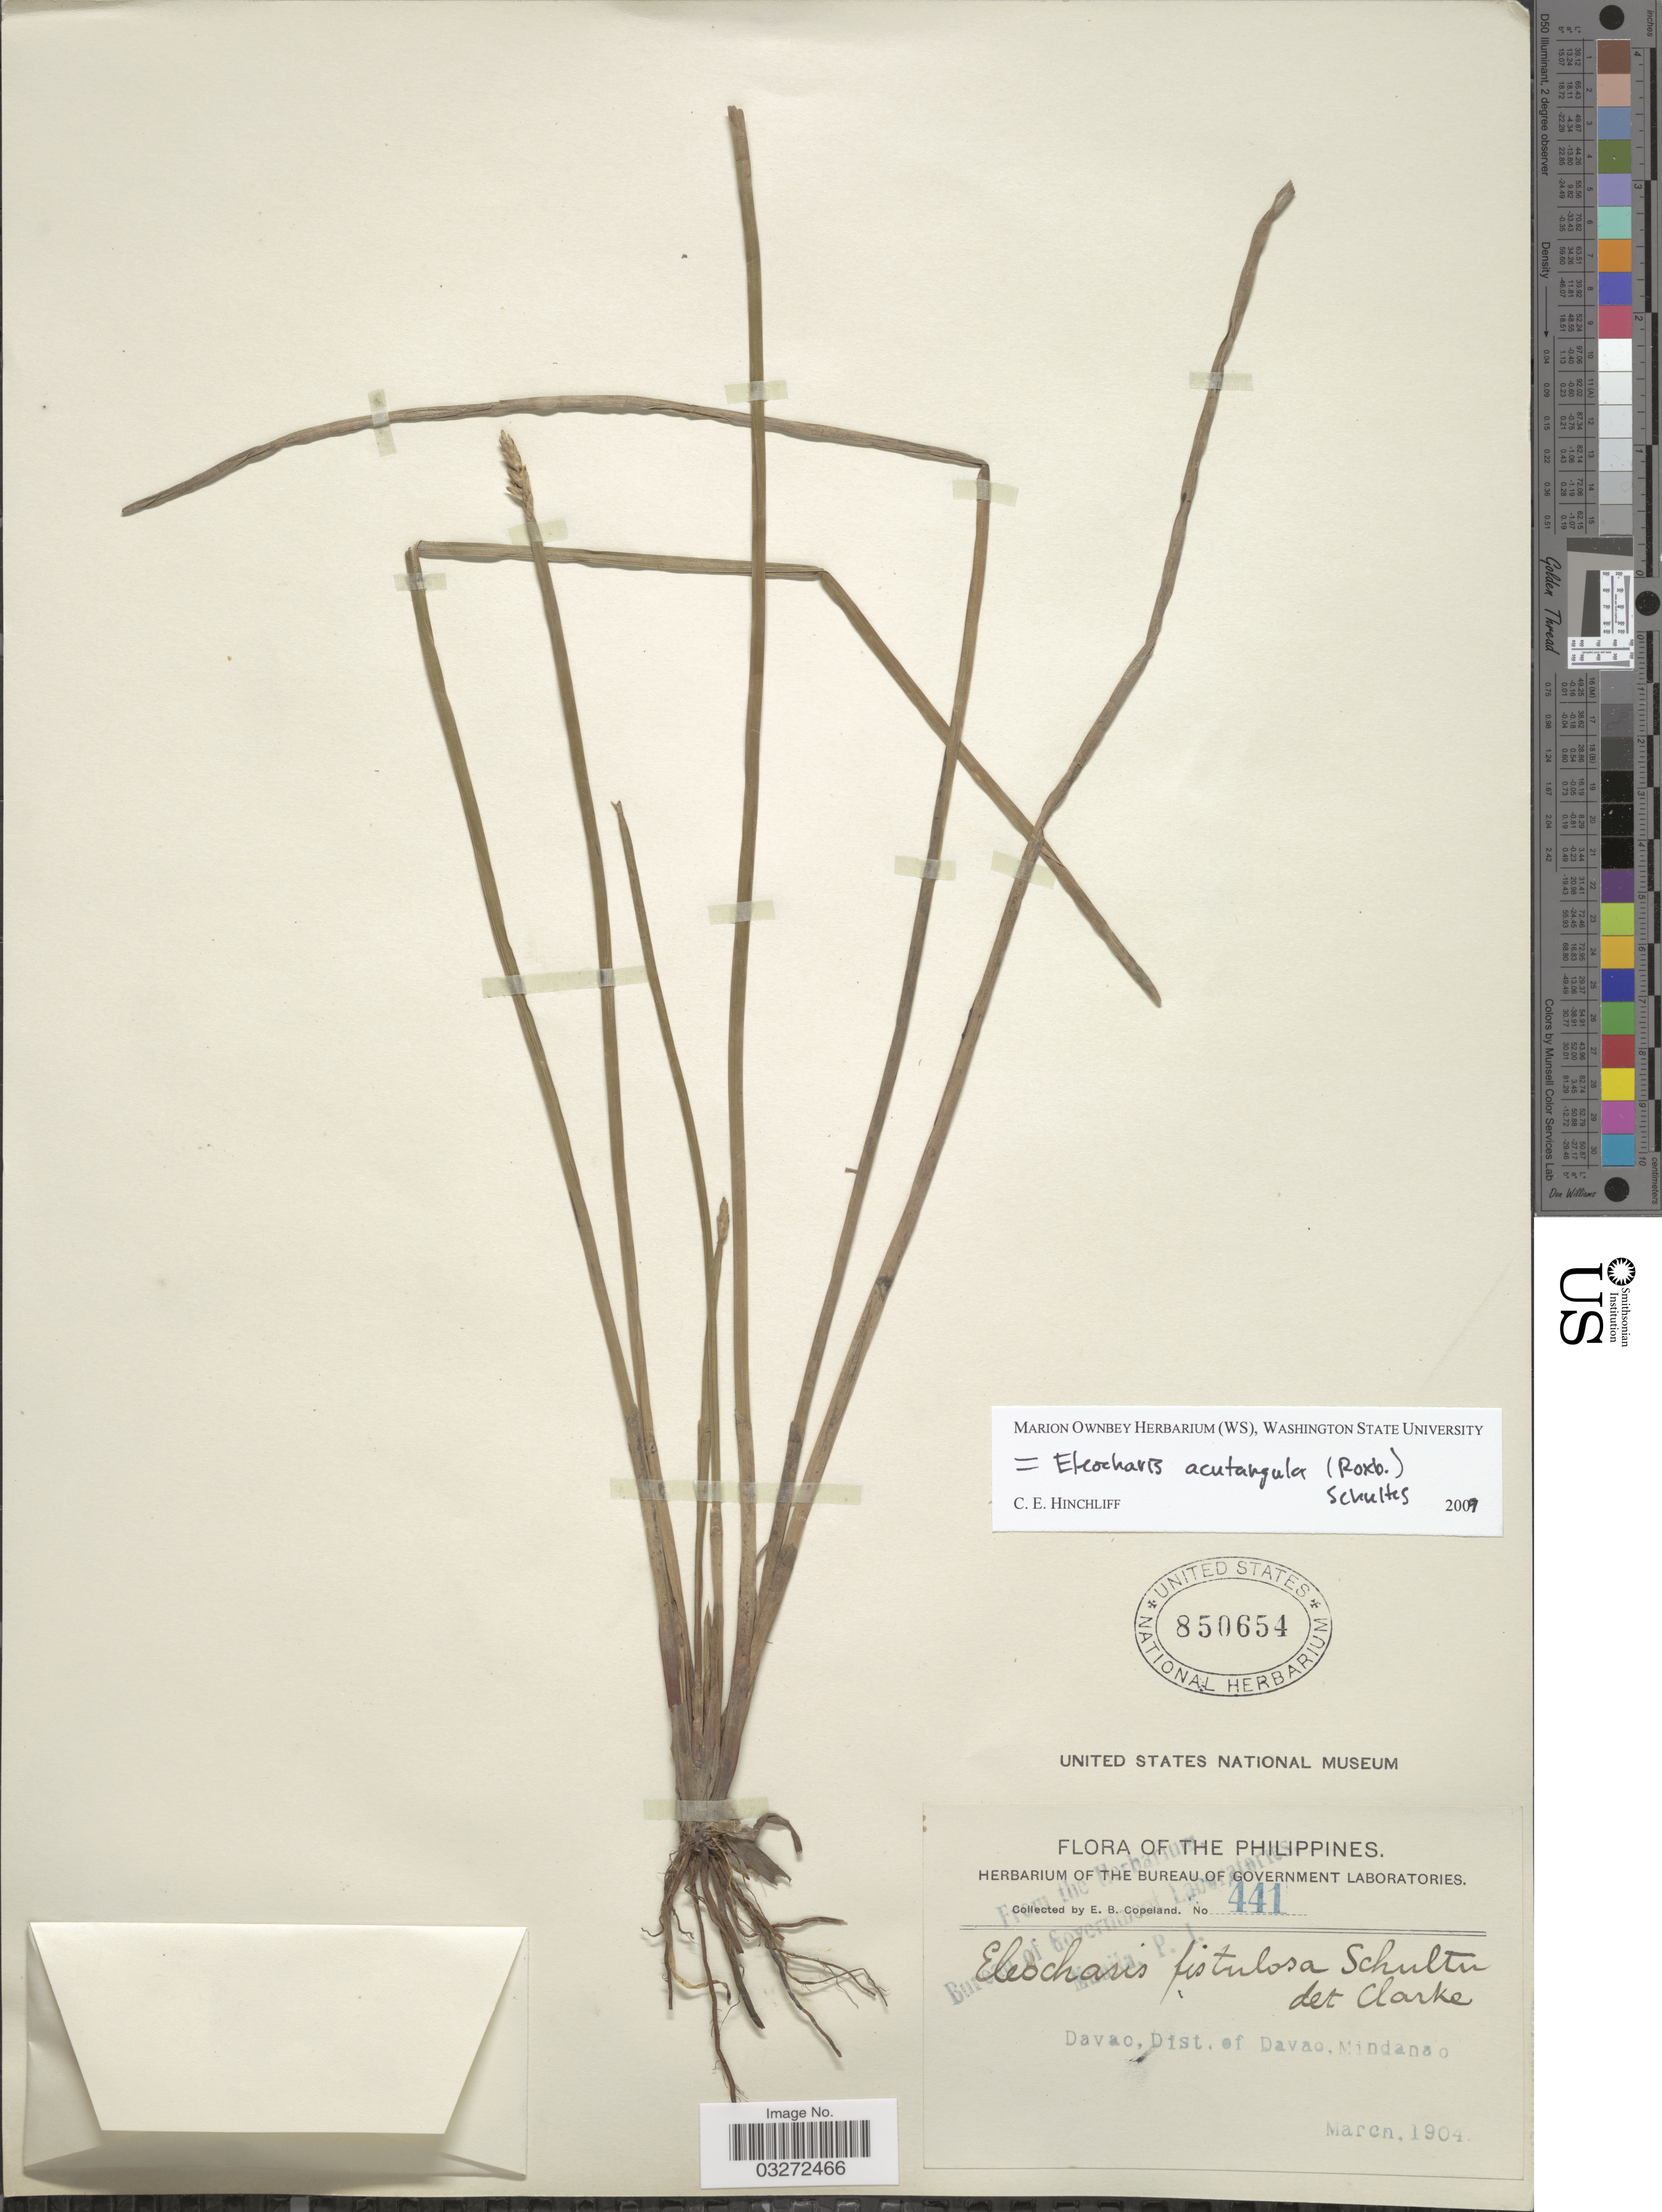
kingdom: Plantae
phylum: Tracheophyta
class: Liliopsida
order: Poales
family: Cyperaceae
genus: Eleocharis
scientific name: Eleocharis acutangula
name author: (Roxb.) Schult.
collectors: E. B. Copeland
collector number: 441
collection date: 1904-03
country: Philippines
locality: Davao. Dist. of Davao. Mindanao.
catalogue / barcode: US 850654